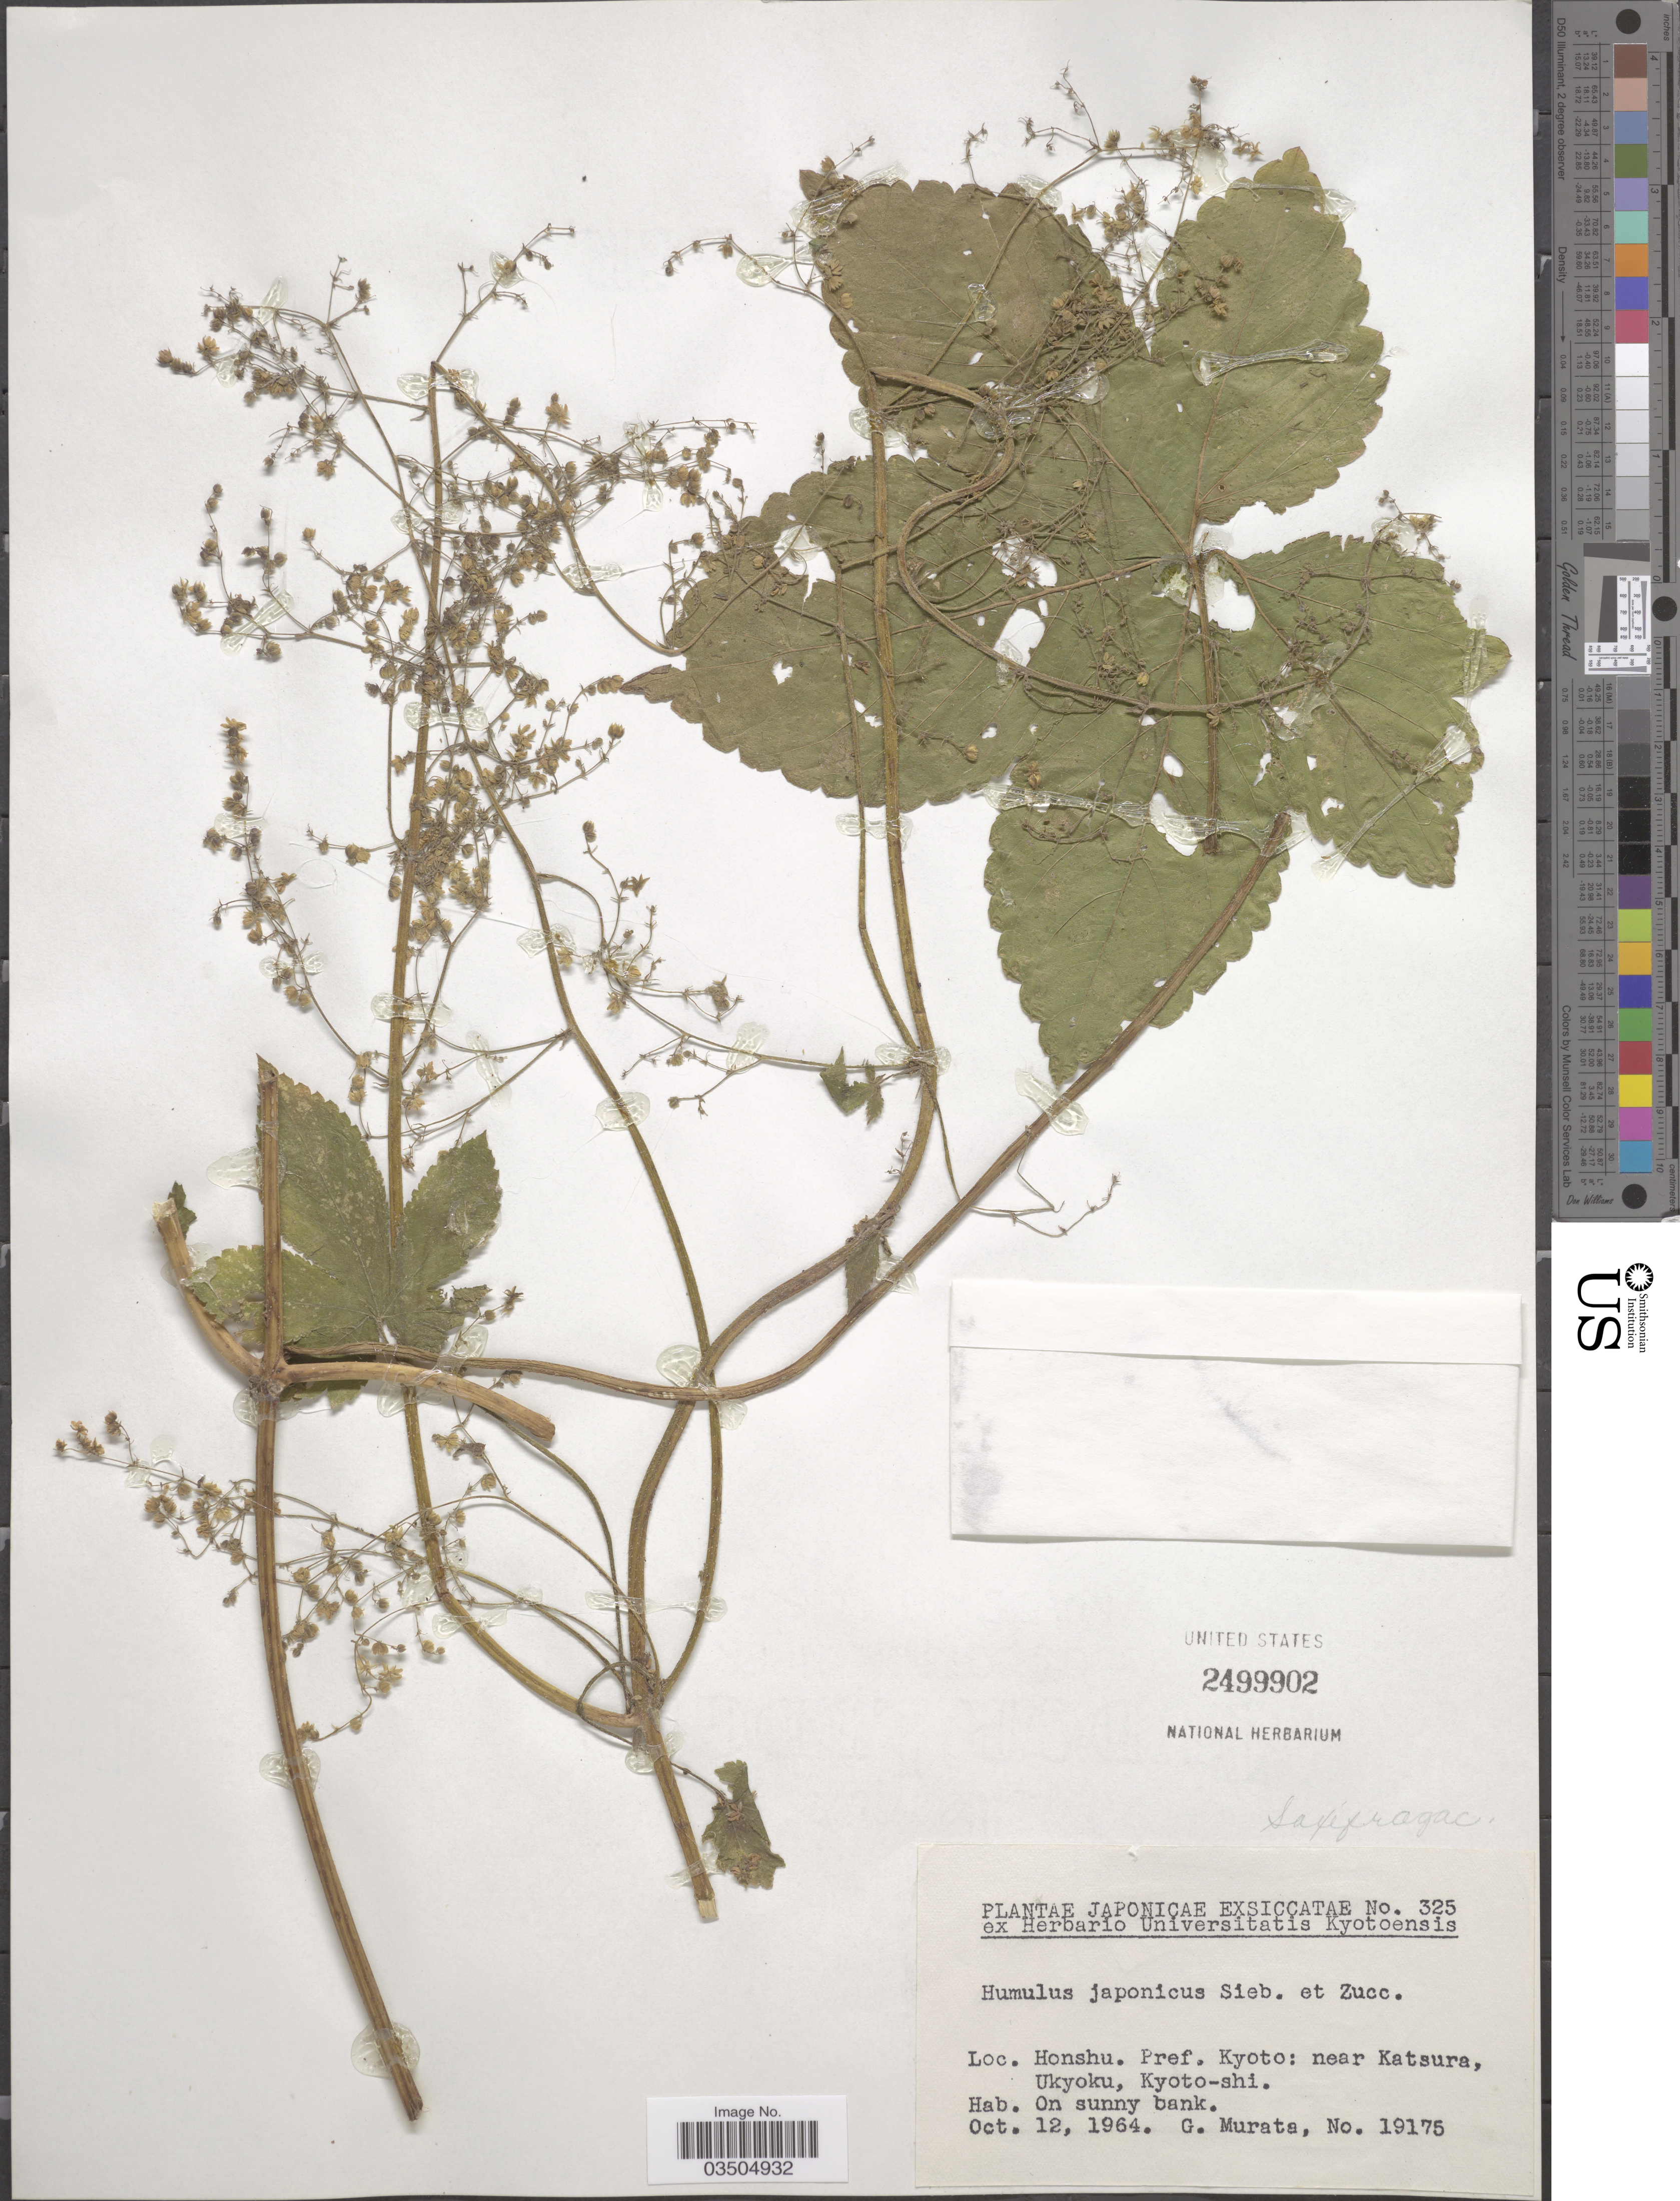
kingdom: Plantae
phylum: Tracheophyta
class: Magnoliopsida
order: Rosales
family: Cannabaceae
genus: Humulus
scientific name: Humulus japonicus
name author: Siebold & Zucc.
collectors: G. Murata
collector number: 19175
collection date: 1964-10-12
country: Japan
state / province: Kyoto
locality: Honshu. Pref. Kyoto: near Katsura, Ukyoku, Kyoto-shi.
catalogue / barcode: US 2499902